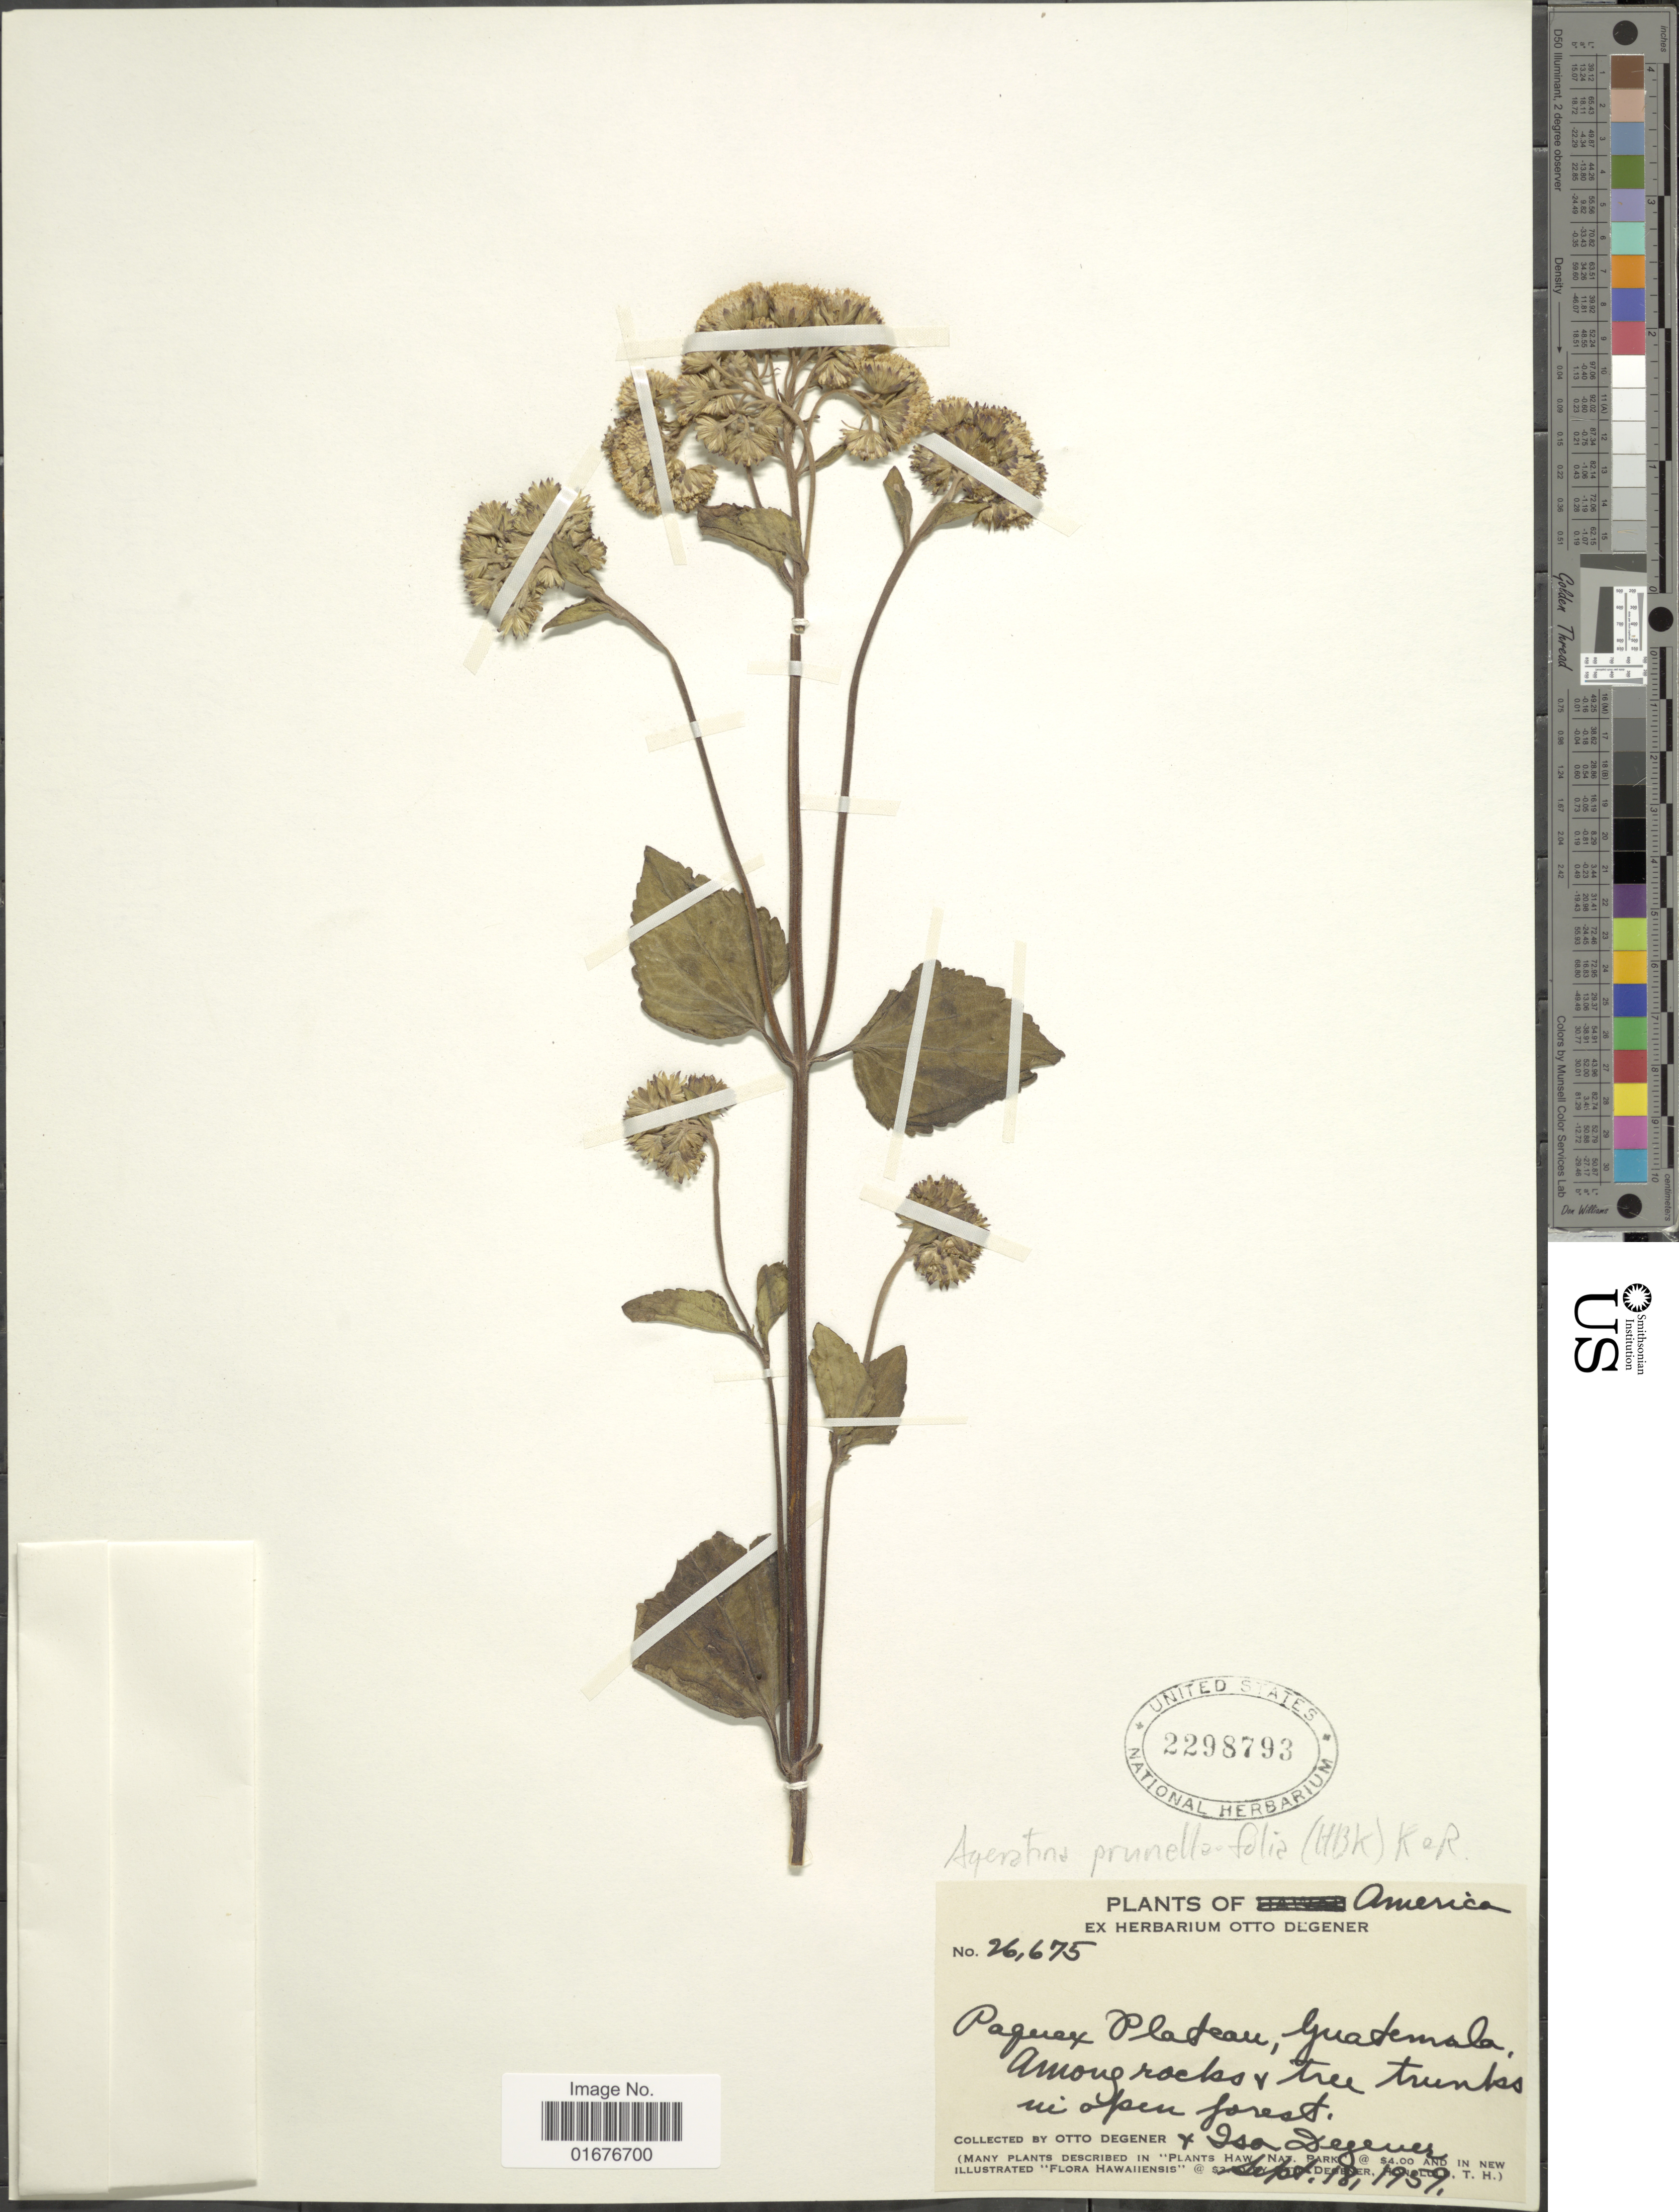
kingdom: Plantae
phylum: Tracheophyta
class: Magnoliopsida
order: Asterales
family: Asteraceae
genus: Ageratina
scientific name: Ageratina prunellaefolia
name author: (Kunth) R.M. King & H. Rob.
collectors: O. Degener & I. Degener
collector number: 26675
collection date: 1959-09-18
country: Guatemala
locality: America, among rocks & tree trunks in open forest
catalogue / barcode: US 2298793